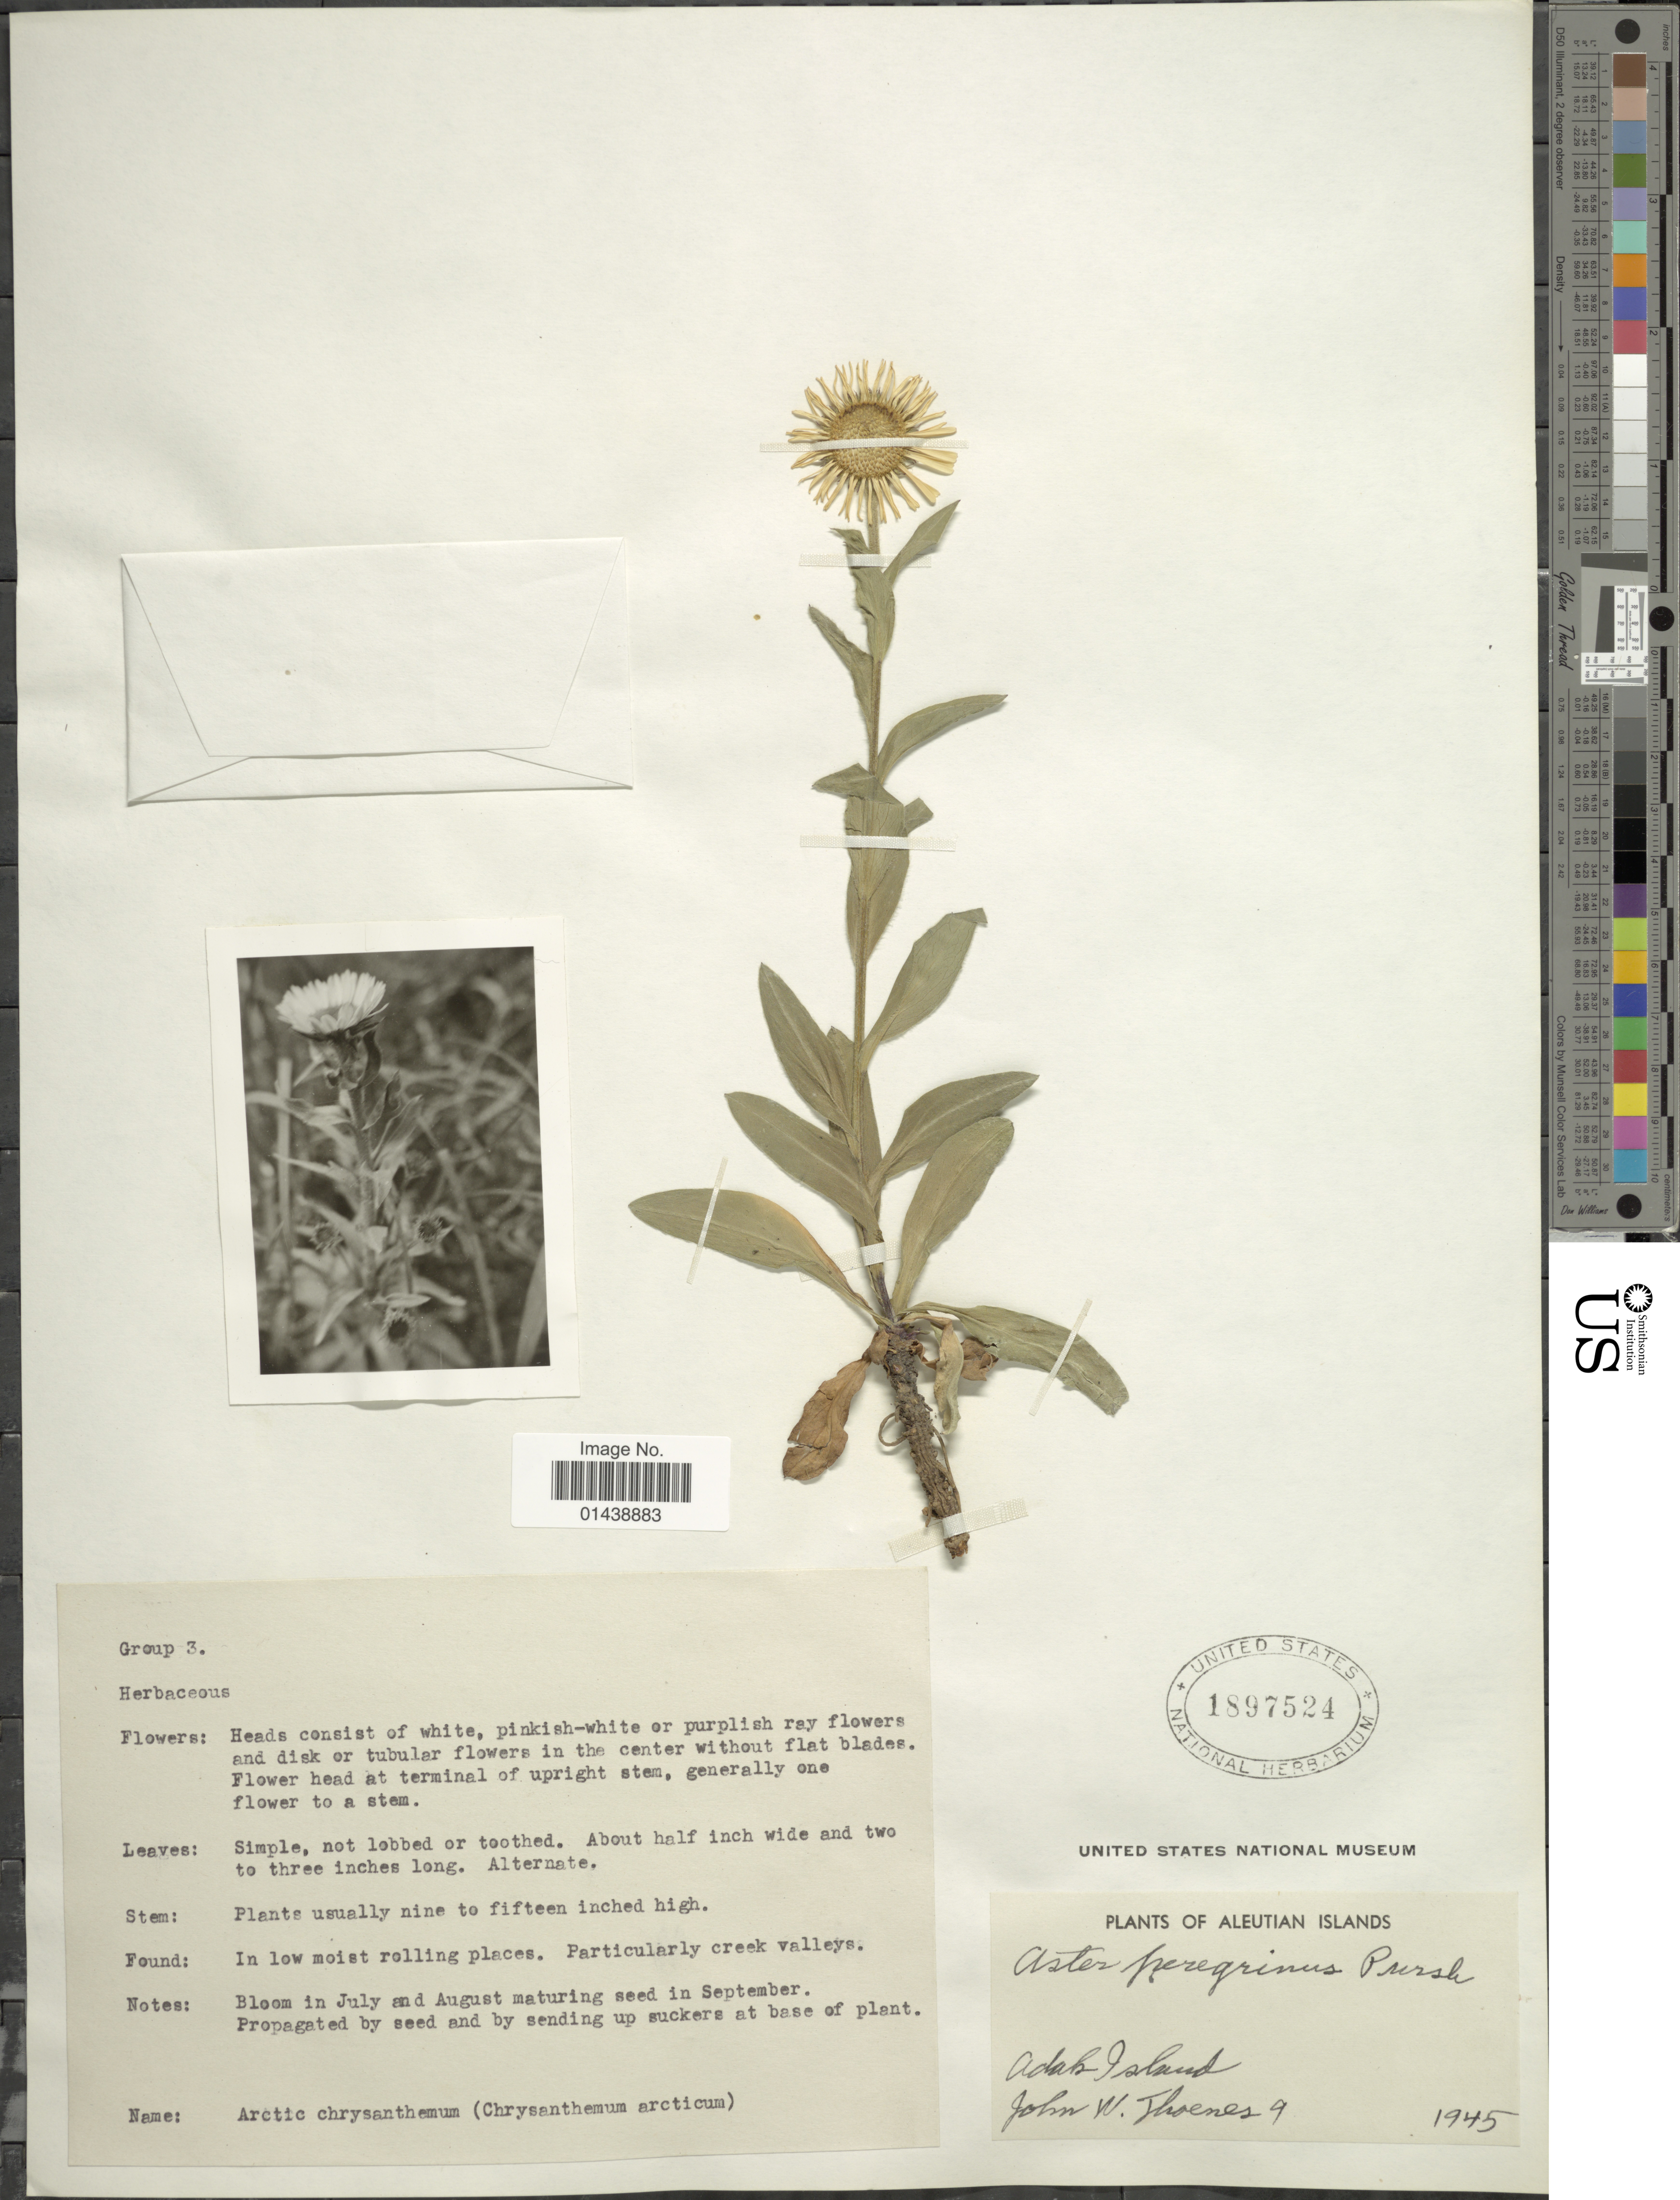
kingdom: Plantae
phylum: Tracheophyta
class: Magnoliopsida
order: Asterales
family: Asteraceae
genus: Erigeron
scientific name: Erigeron peregrinus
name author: (Banks ex Pursh) Greene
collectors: J. Thoenes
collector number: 9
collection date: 1945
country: United States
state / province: Alaska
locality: Aleutian Islands. Adak Island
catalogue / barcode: US 1897524